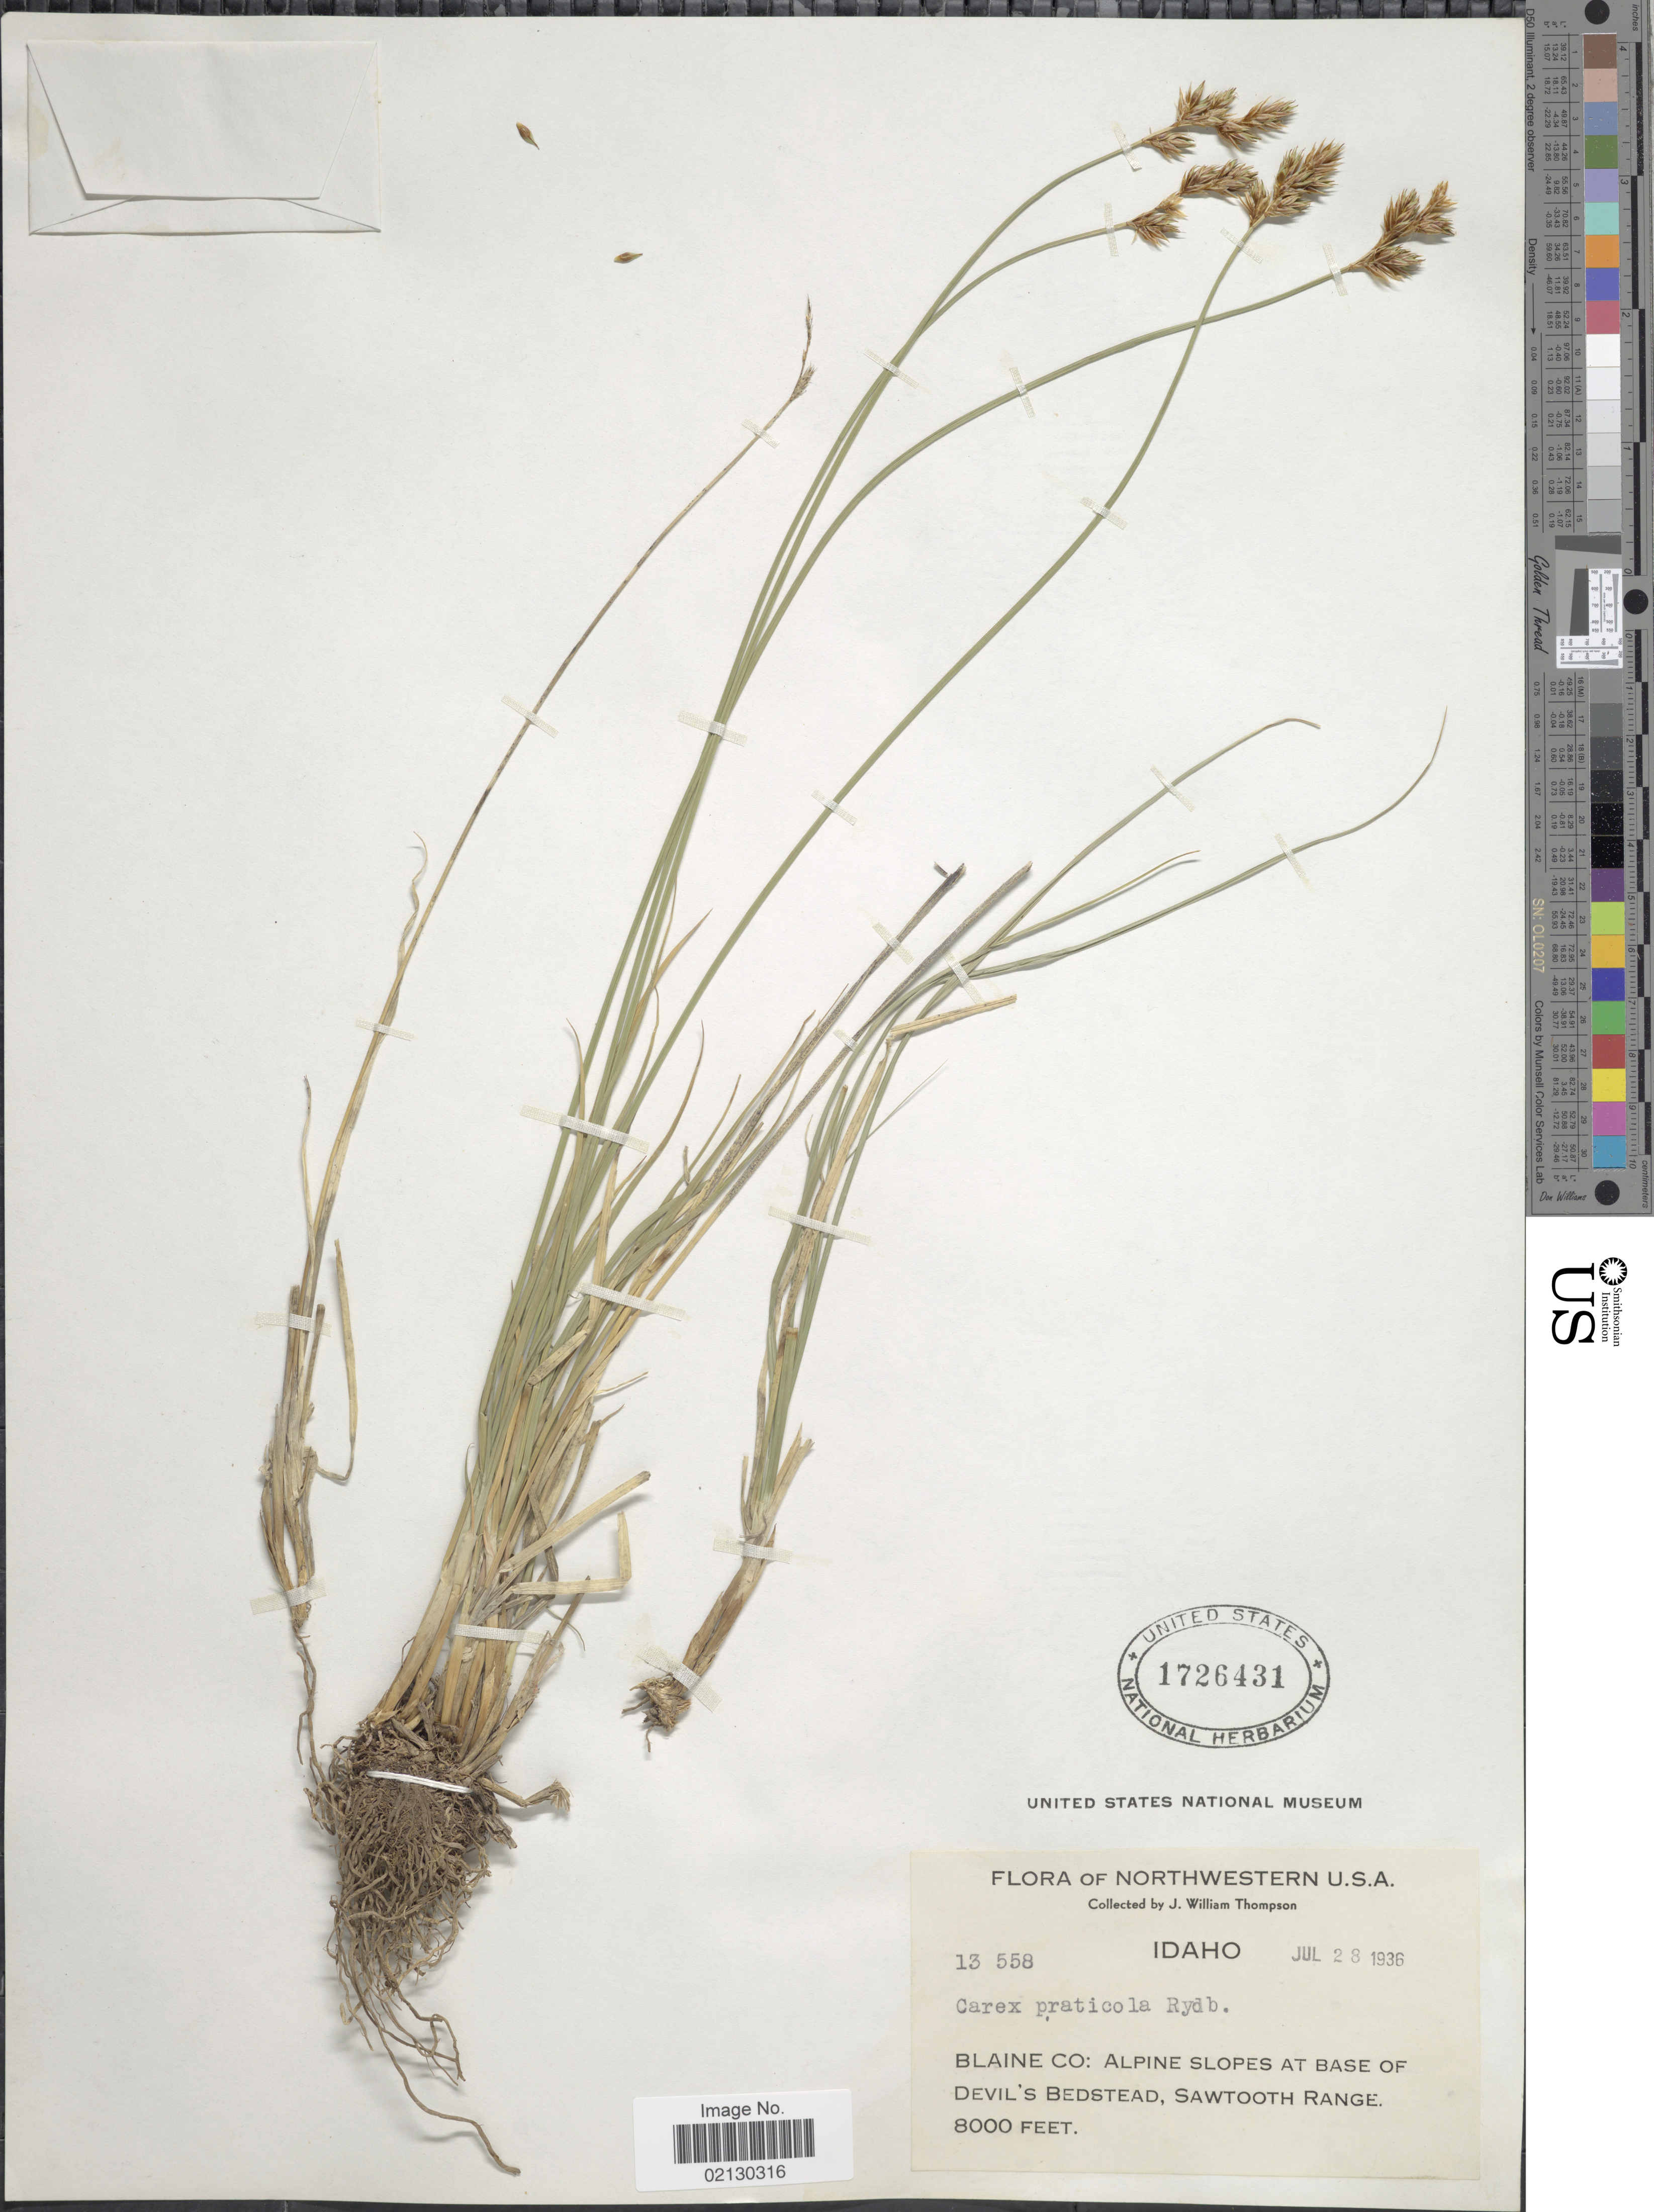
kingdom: Plantae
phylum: Tracheophyta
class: Liliopsida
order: Poales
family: Cyperaceae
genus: Carex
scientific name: Carex praticola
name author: Rydb.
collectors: J. W. Thompson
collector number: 13558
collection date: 1936-07-28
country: United States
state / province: Idaho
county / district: Blaine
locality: Alpine slopes at base of Devil's Bedstead, Sawtooth Range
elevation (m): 2438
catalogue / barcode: US 1726431